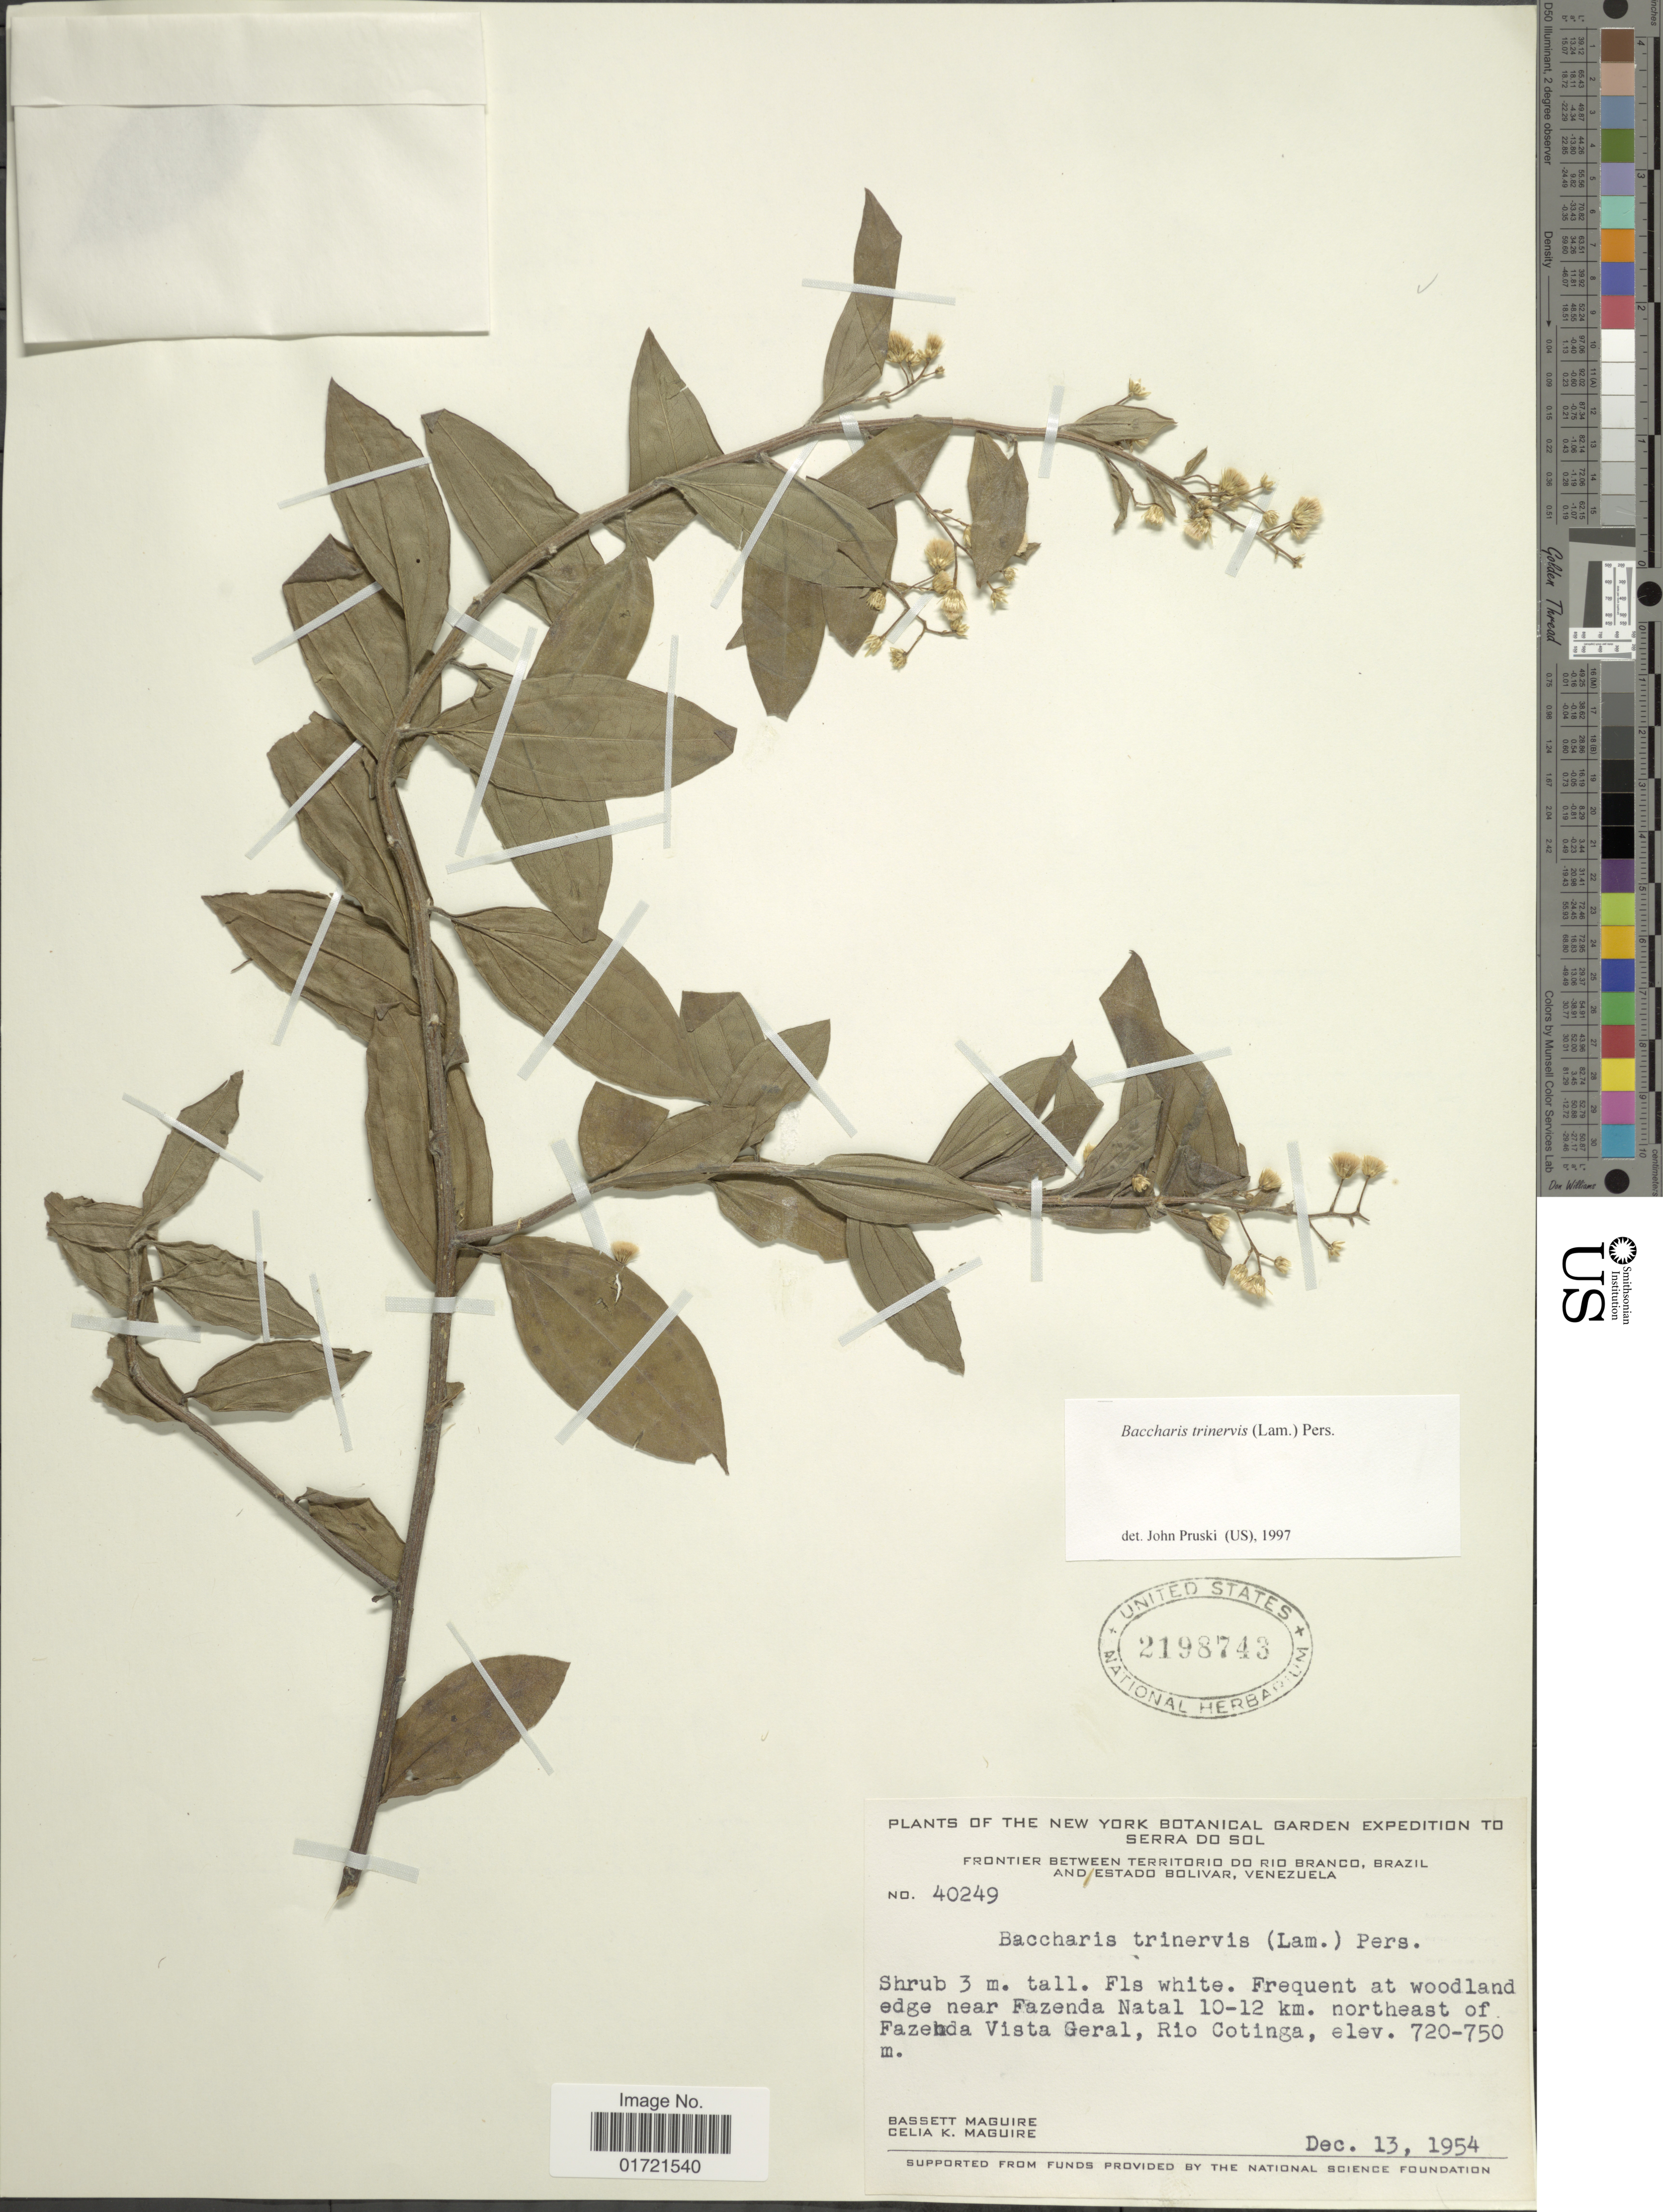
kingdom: Plantae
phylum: Tracheophyta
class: Magnoliopsida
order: Asterales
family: Asteraceae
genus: Baccharis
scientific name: Baccharis trinervis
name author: (Lam.) Pers.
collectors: B. Maguire & C. K. Maguire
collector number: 40249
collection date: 1954-12-13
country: Venezuela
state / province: Bolivar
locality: Serra Do Sol, Frontier between territorio Do Rio Branco, Frequent at woodland edge near Fazenda Natal 10-12 km. northeast of Fazenda Vista Geral, Rio Cotinga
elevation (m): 720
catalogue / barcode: US 2198743